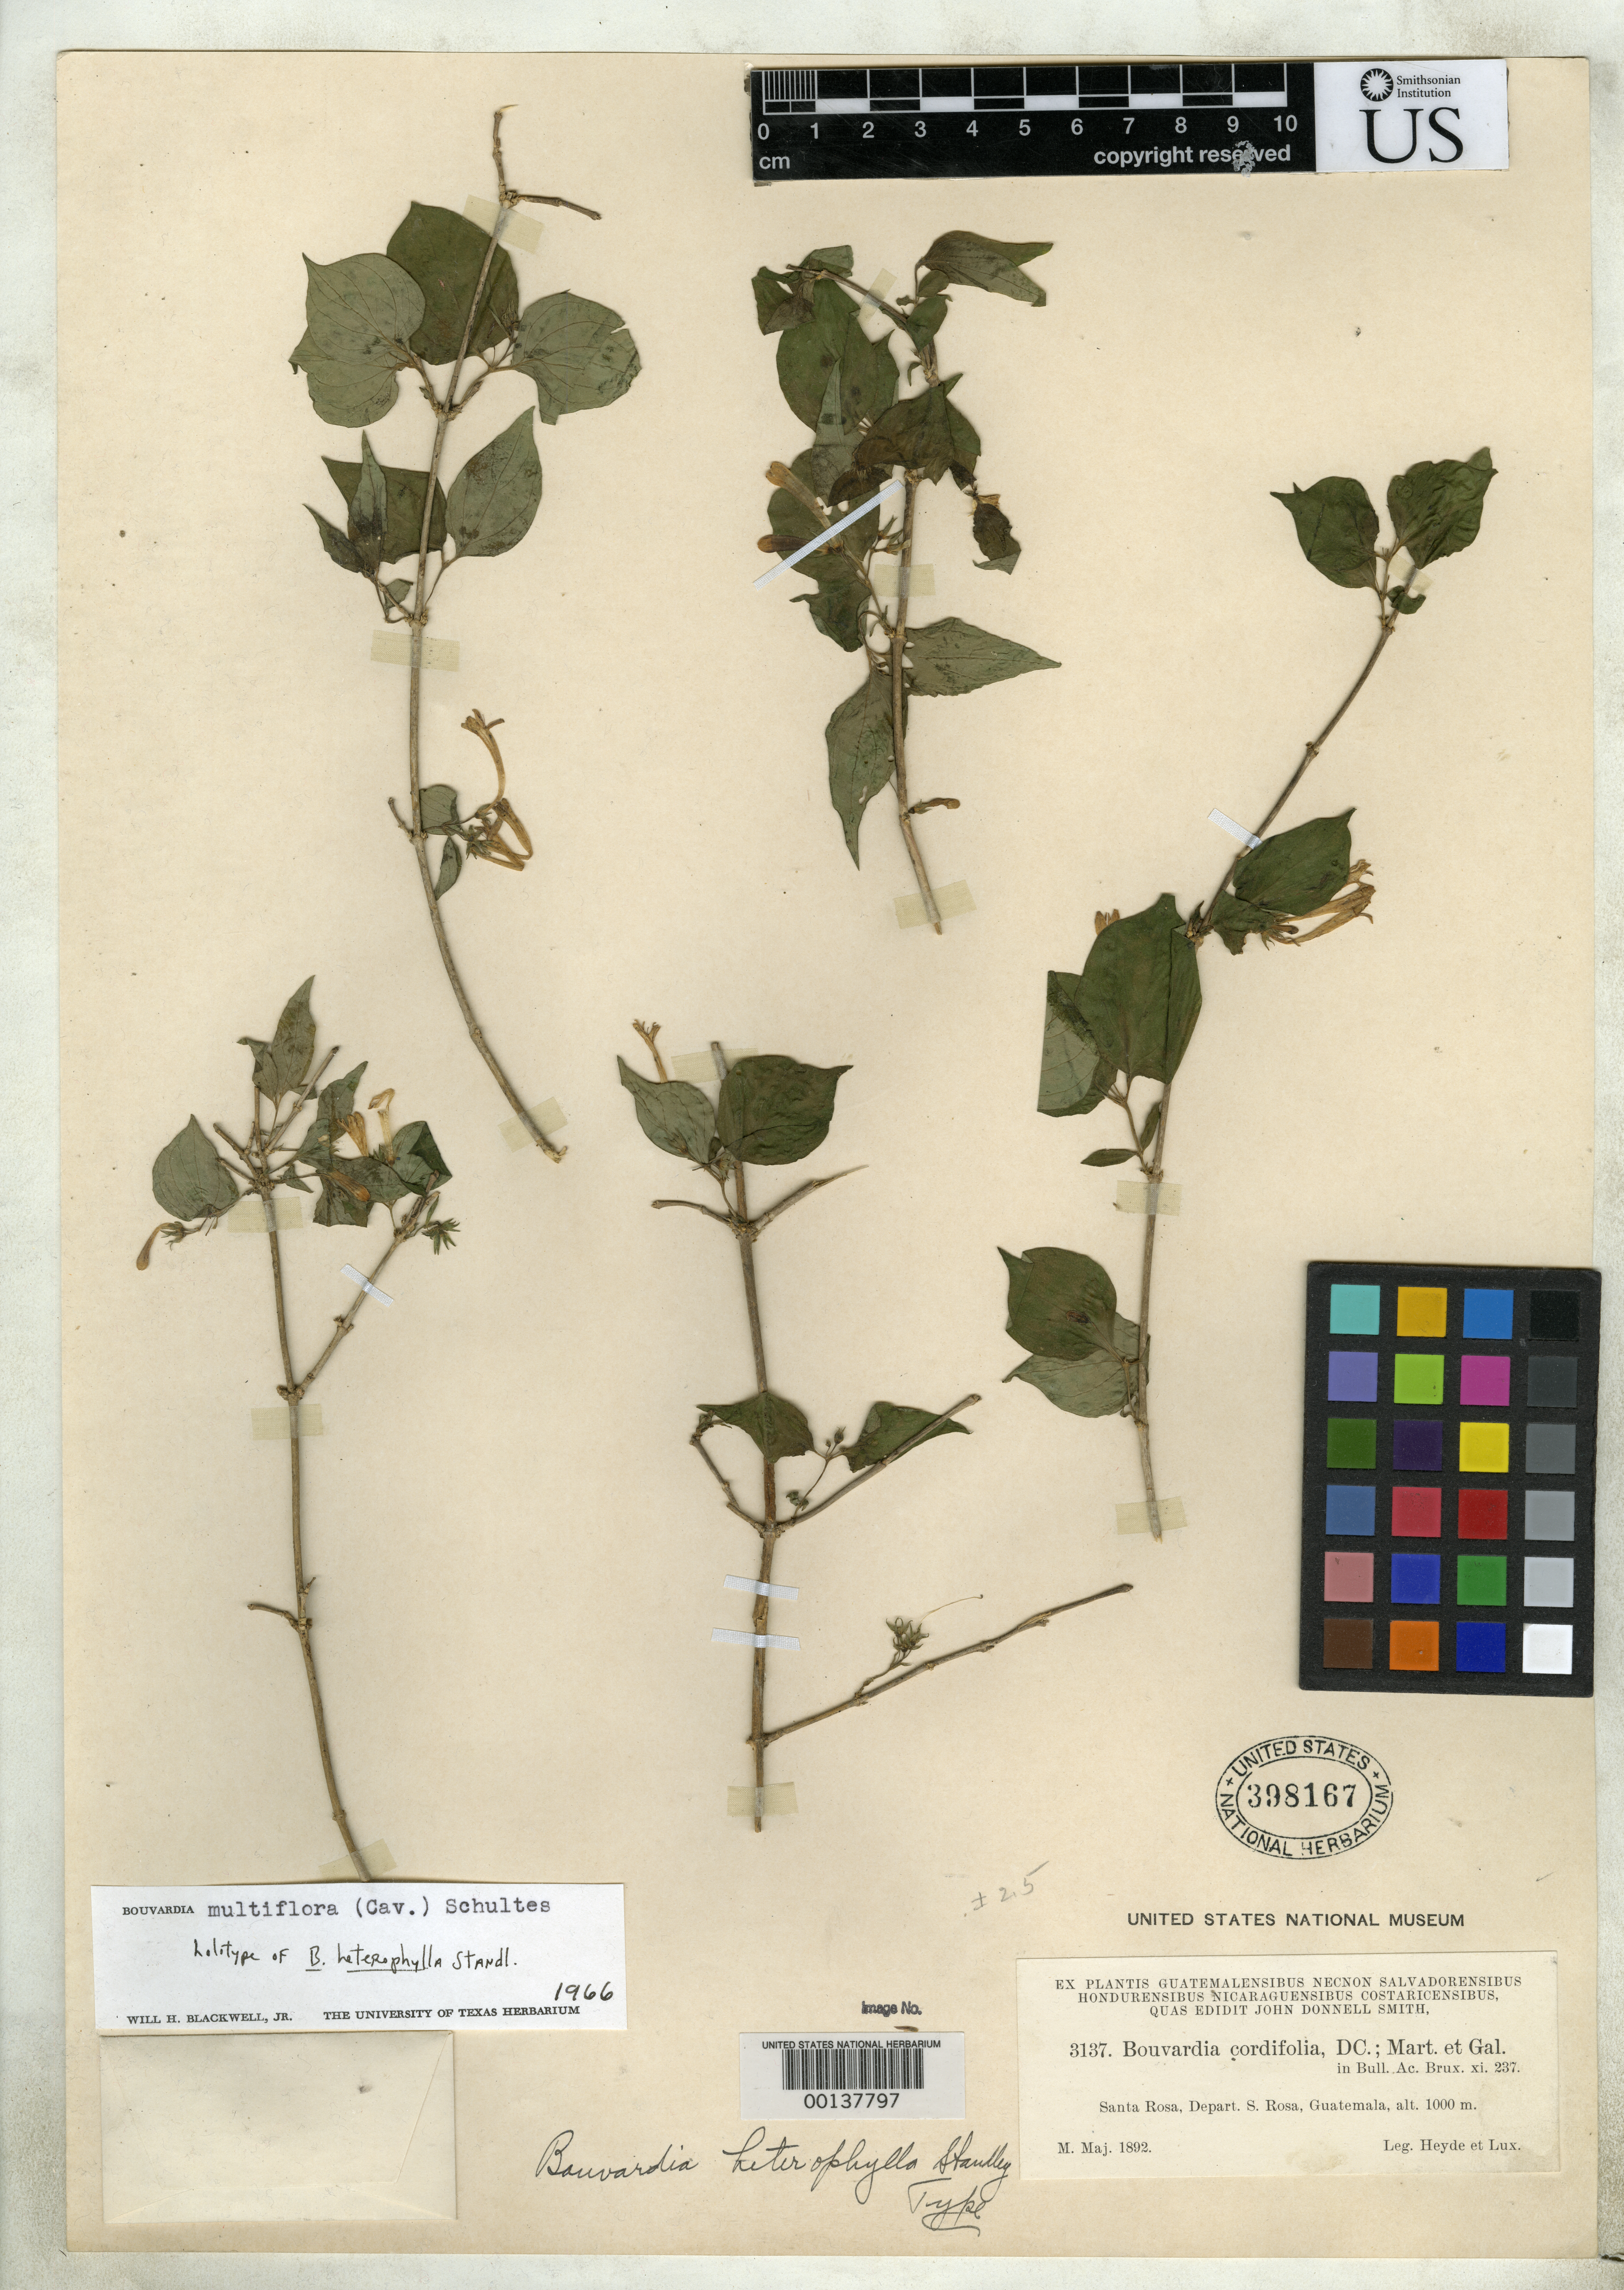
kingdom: Plantae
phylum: Tracheophyta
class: Magnoliopsida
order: Gentianales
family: Rubiaceae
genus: Bouvardia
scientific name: Bouvardia heterophylla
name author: Standl.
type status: Holotype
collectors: E. T. Heyde & E. Lux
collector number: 3137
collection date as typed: May 1892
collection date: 1892-05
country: Guatemala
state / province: Santa Rosa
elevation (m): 1000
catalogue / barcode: US 398167